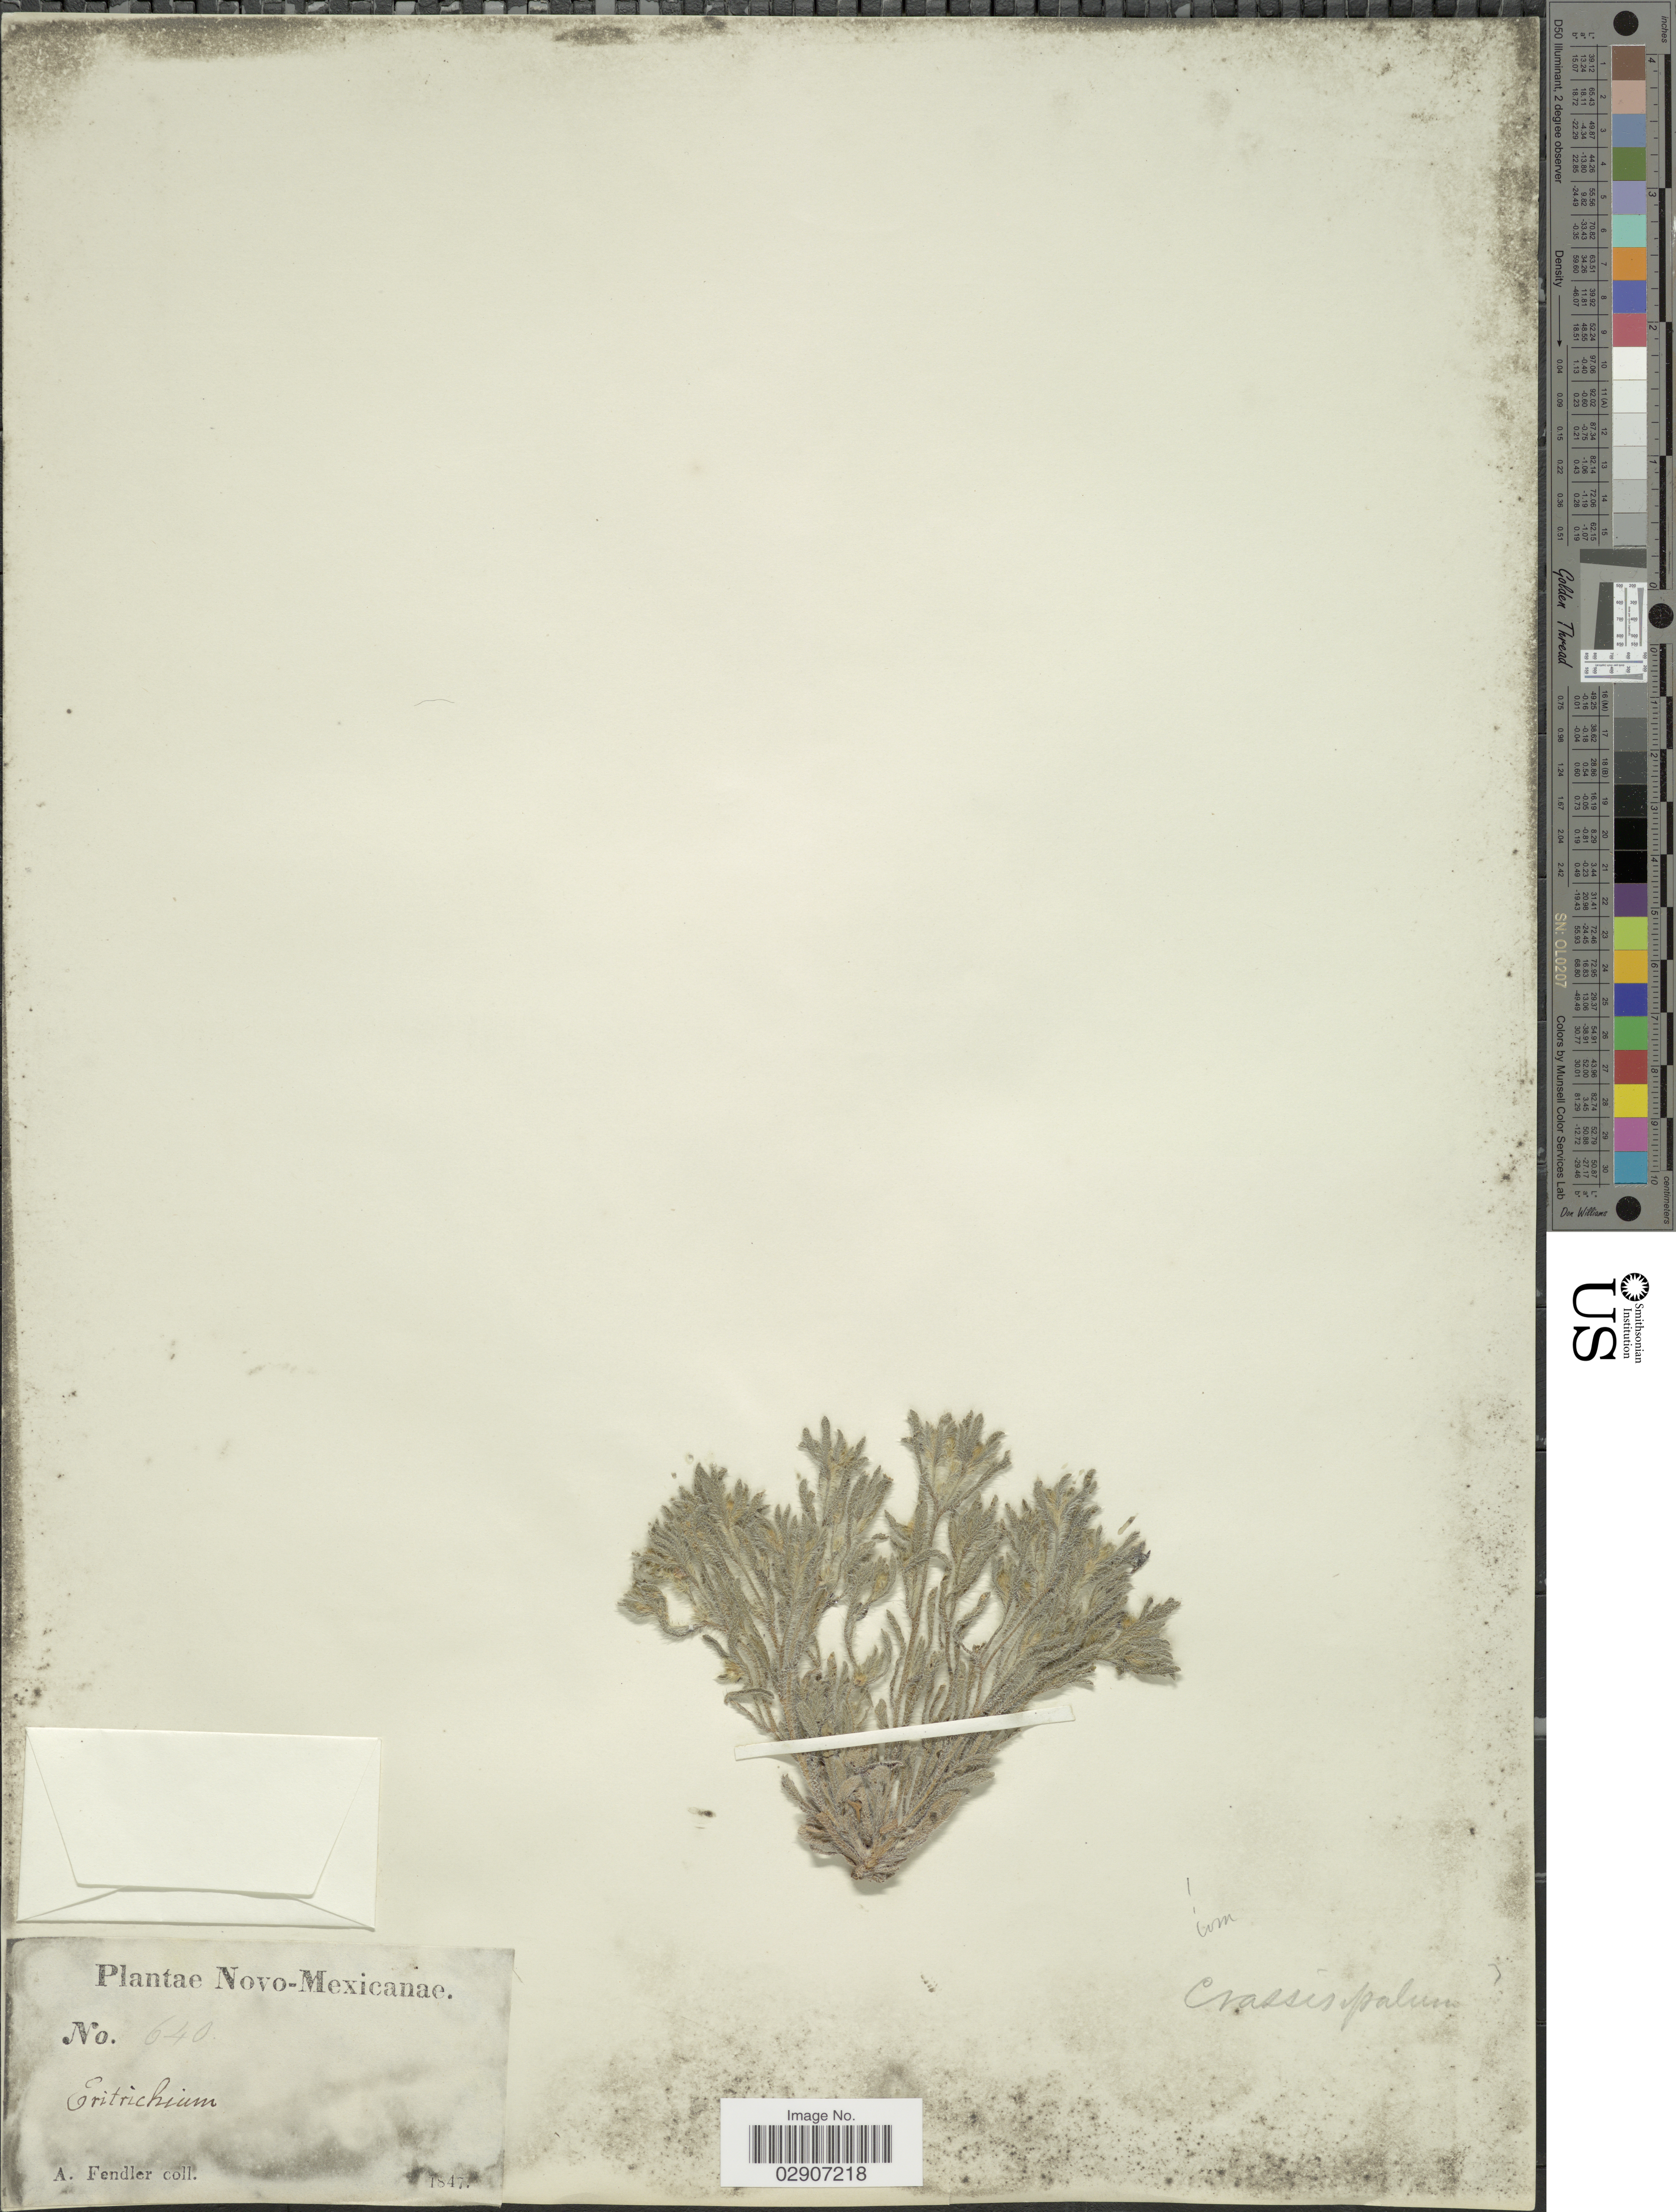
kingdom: Plantae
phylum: Tracheophyta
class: Magnoliopsida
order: Boraginales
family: Boraginaceae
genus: Cryptantha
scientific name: Cryptantha crassisepala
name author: (Torr. & A. Gray) Greene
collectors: A. Fendler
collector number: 640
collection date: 1847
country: United States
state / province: New Mexico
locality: Novo-Mexicanae.